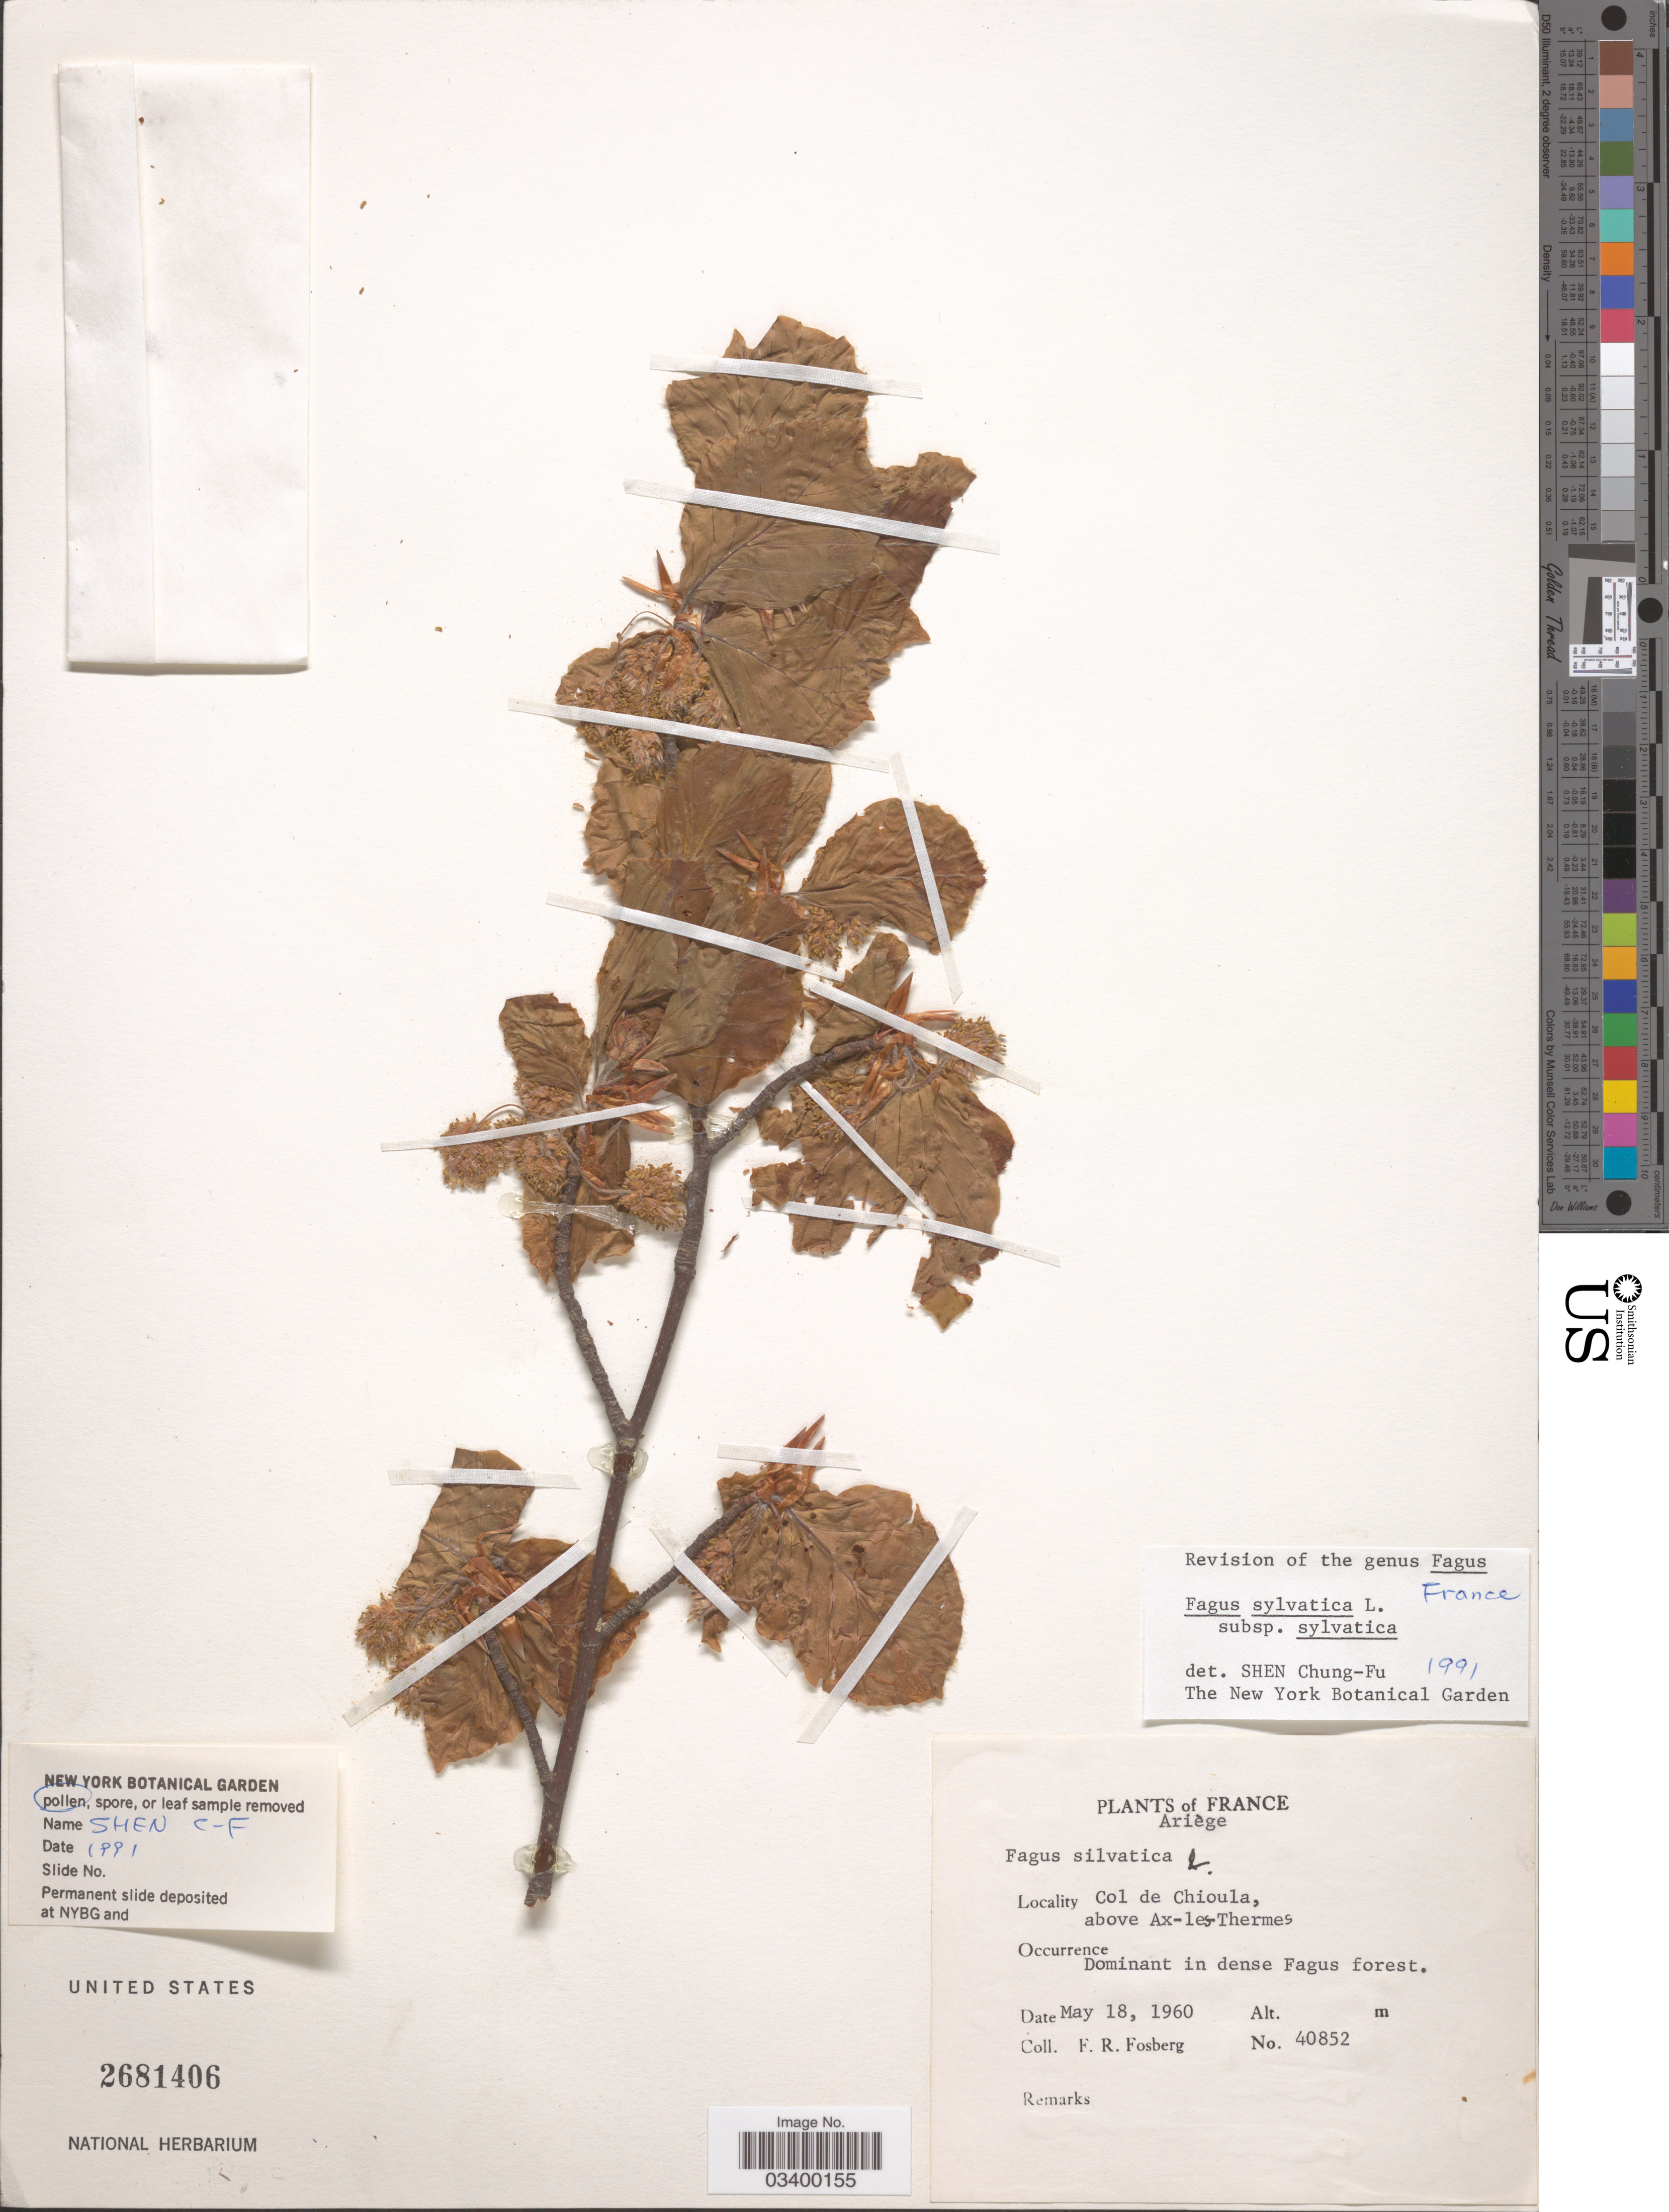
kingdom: Plantae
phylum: Tracheophyta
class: Magnoliopsida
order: Fagales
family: Fagaceae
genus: Fagus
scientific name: Fagus sylvatica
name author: L.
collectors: F. R. Fosberg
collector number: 40852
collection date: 1960-05-18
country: France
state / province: Occitanie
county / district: Ariège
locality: Ariège. Col de Chioula, above Ax-les-Thermes.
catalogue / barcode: US 2681406